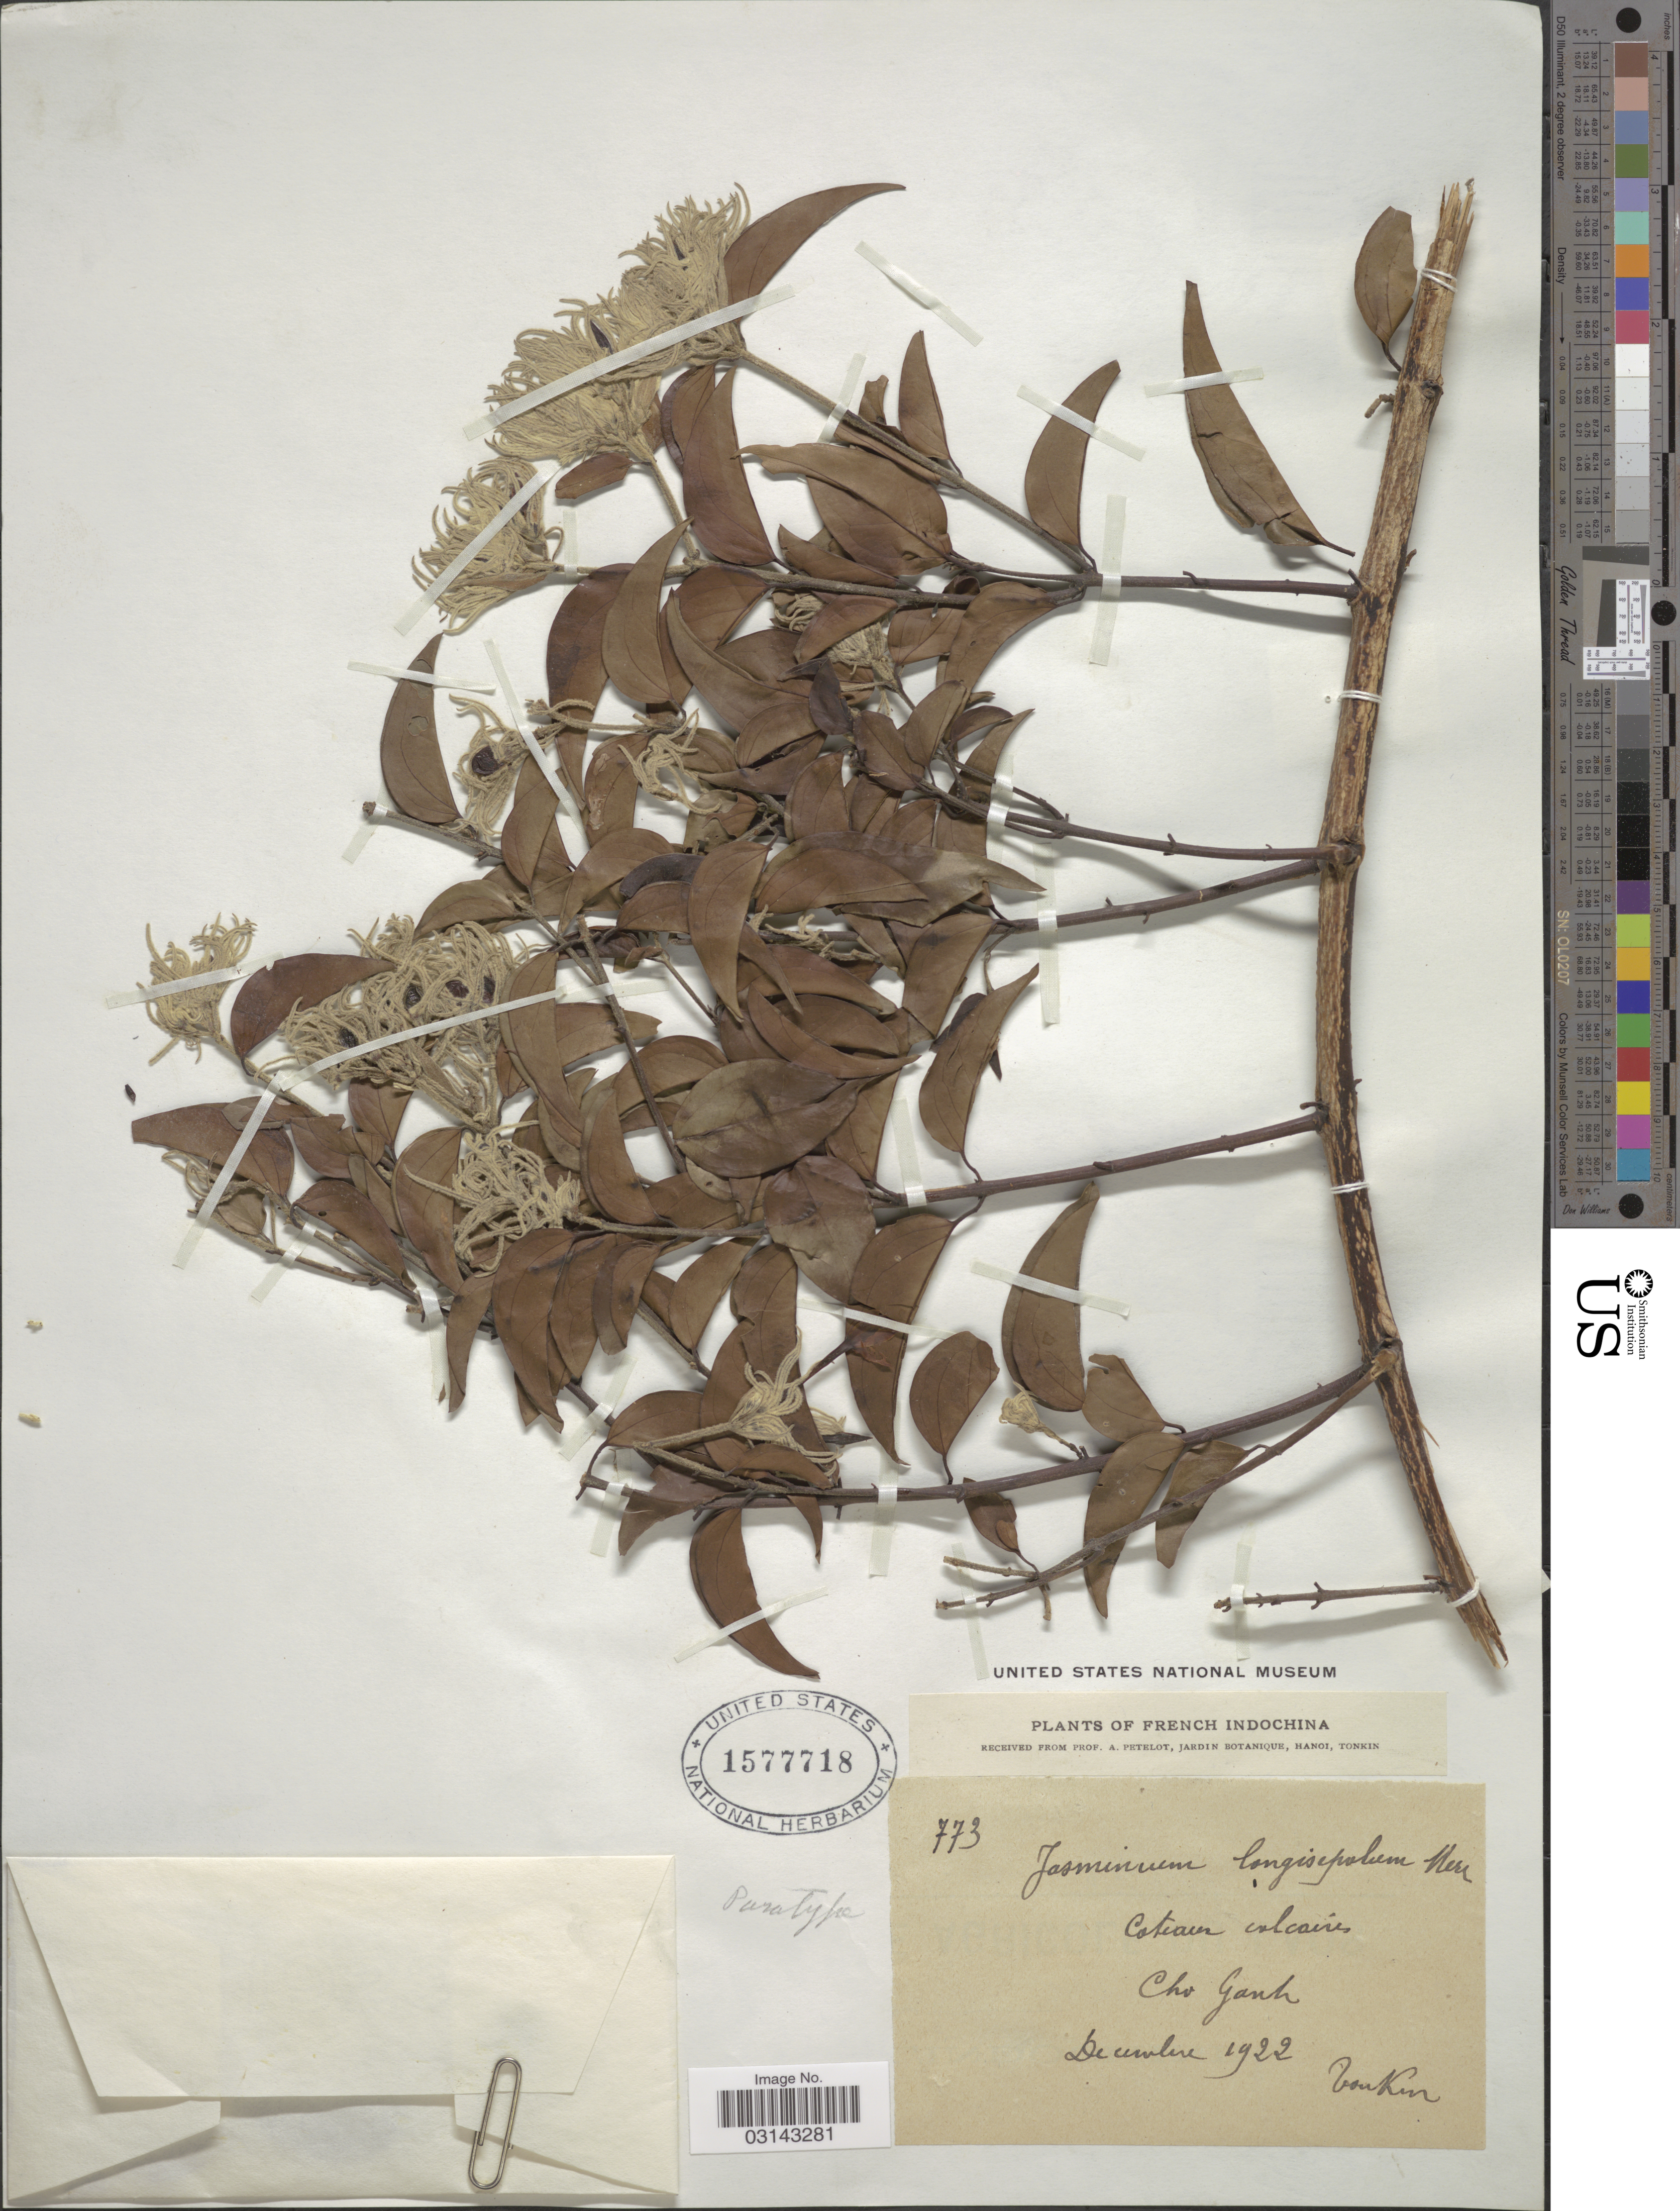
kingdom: Plantae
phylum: Tracheophyta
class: Magnoliopsida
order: Lamiales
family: Oleaceae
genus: Jasminum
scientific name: Jasminum annamense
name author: Wernham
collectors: P. A. Pételot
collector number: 773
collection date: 1922-12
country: Vietnam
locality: French Indochina. Cho Ganh.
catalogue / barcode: US 1577718